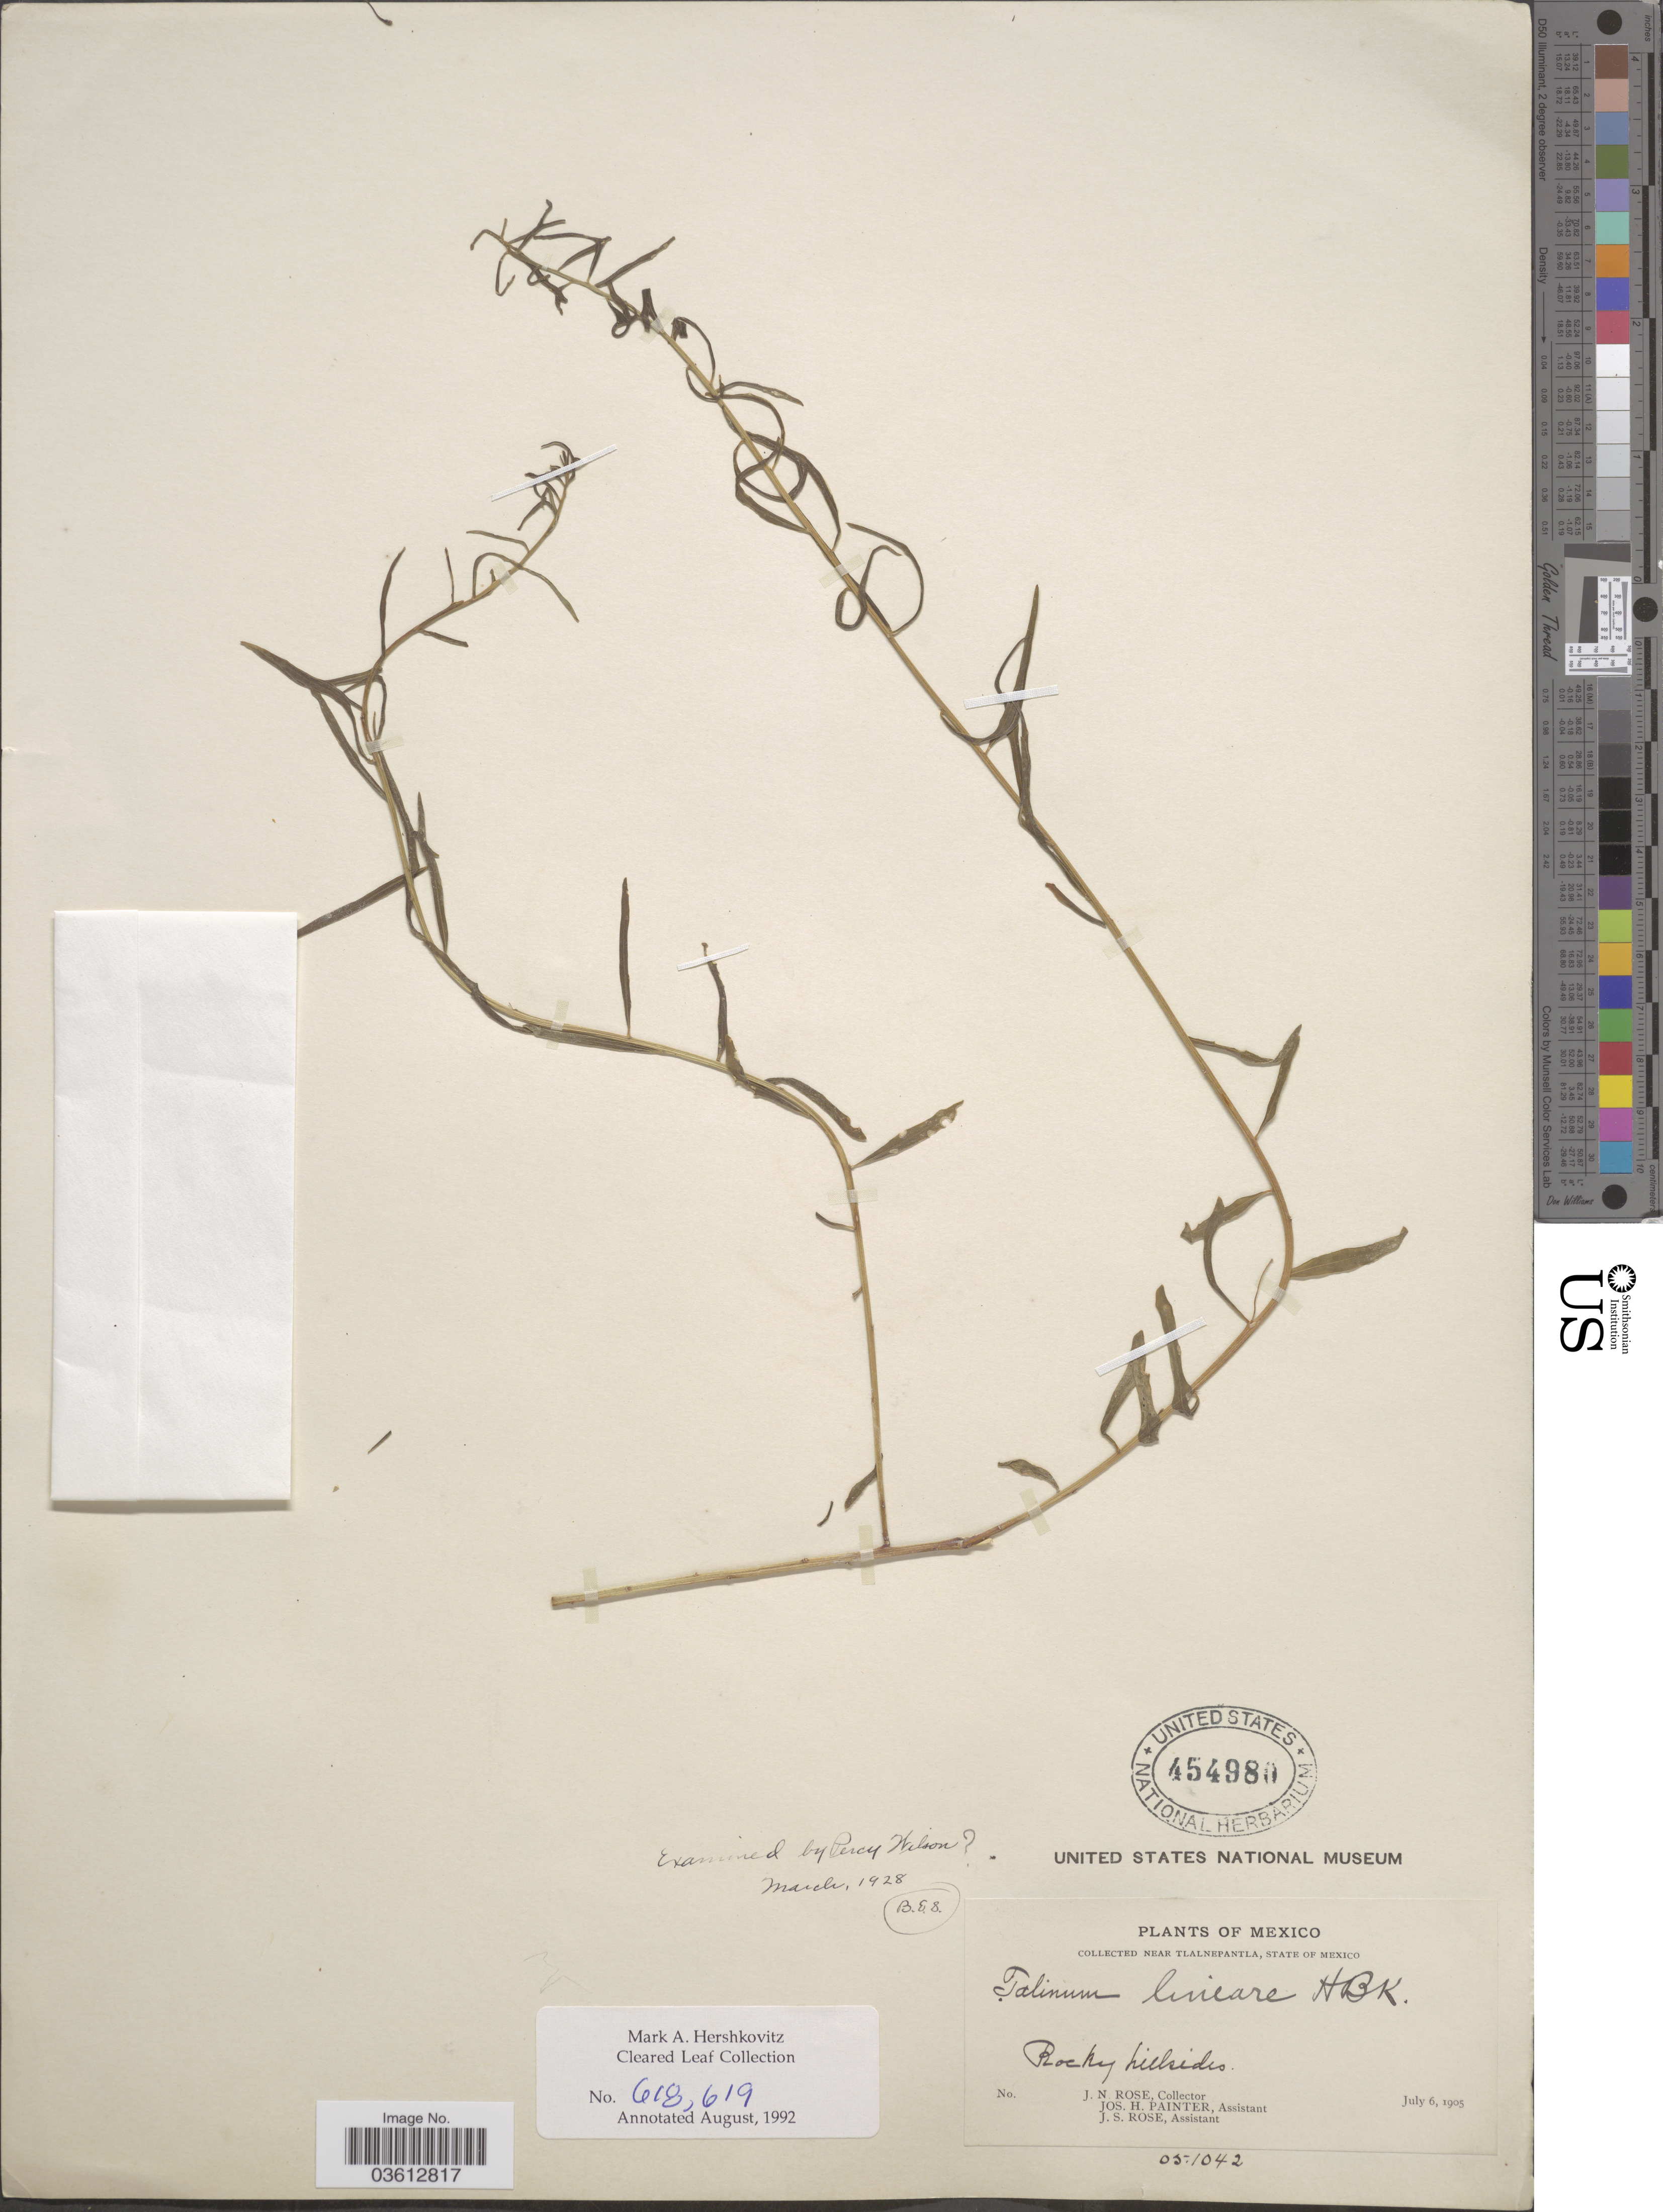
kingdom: Plantae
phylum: Tracheophyta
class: Magnoliopsida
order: Caryophyllales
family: Talinaceae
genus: Talinum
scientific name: Talinum lineare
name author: Kunth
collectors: J. N. Rose, J. H. Painter & J. S. Rose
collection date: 1905-07-06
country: Mexico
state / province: México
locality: Near Tlalnepantla.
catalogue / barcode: US 454980